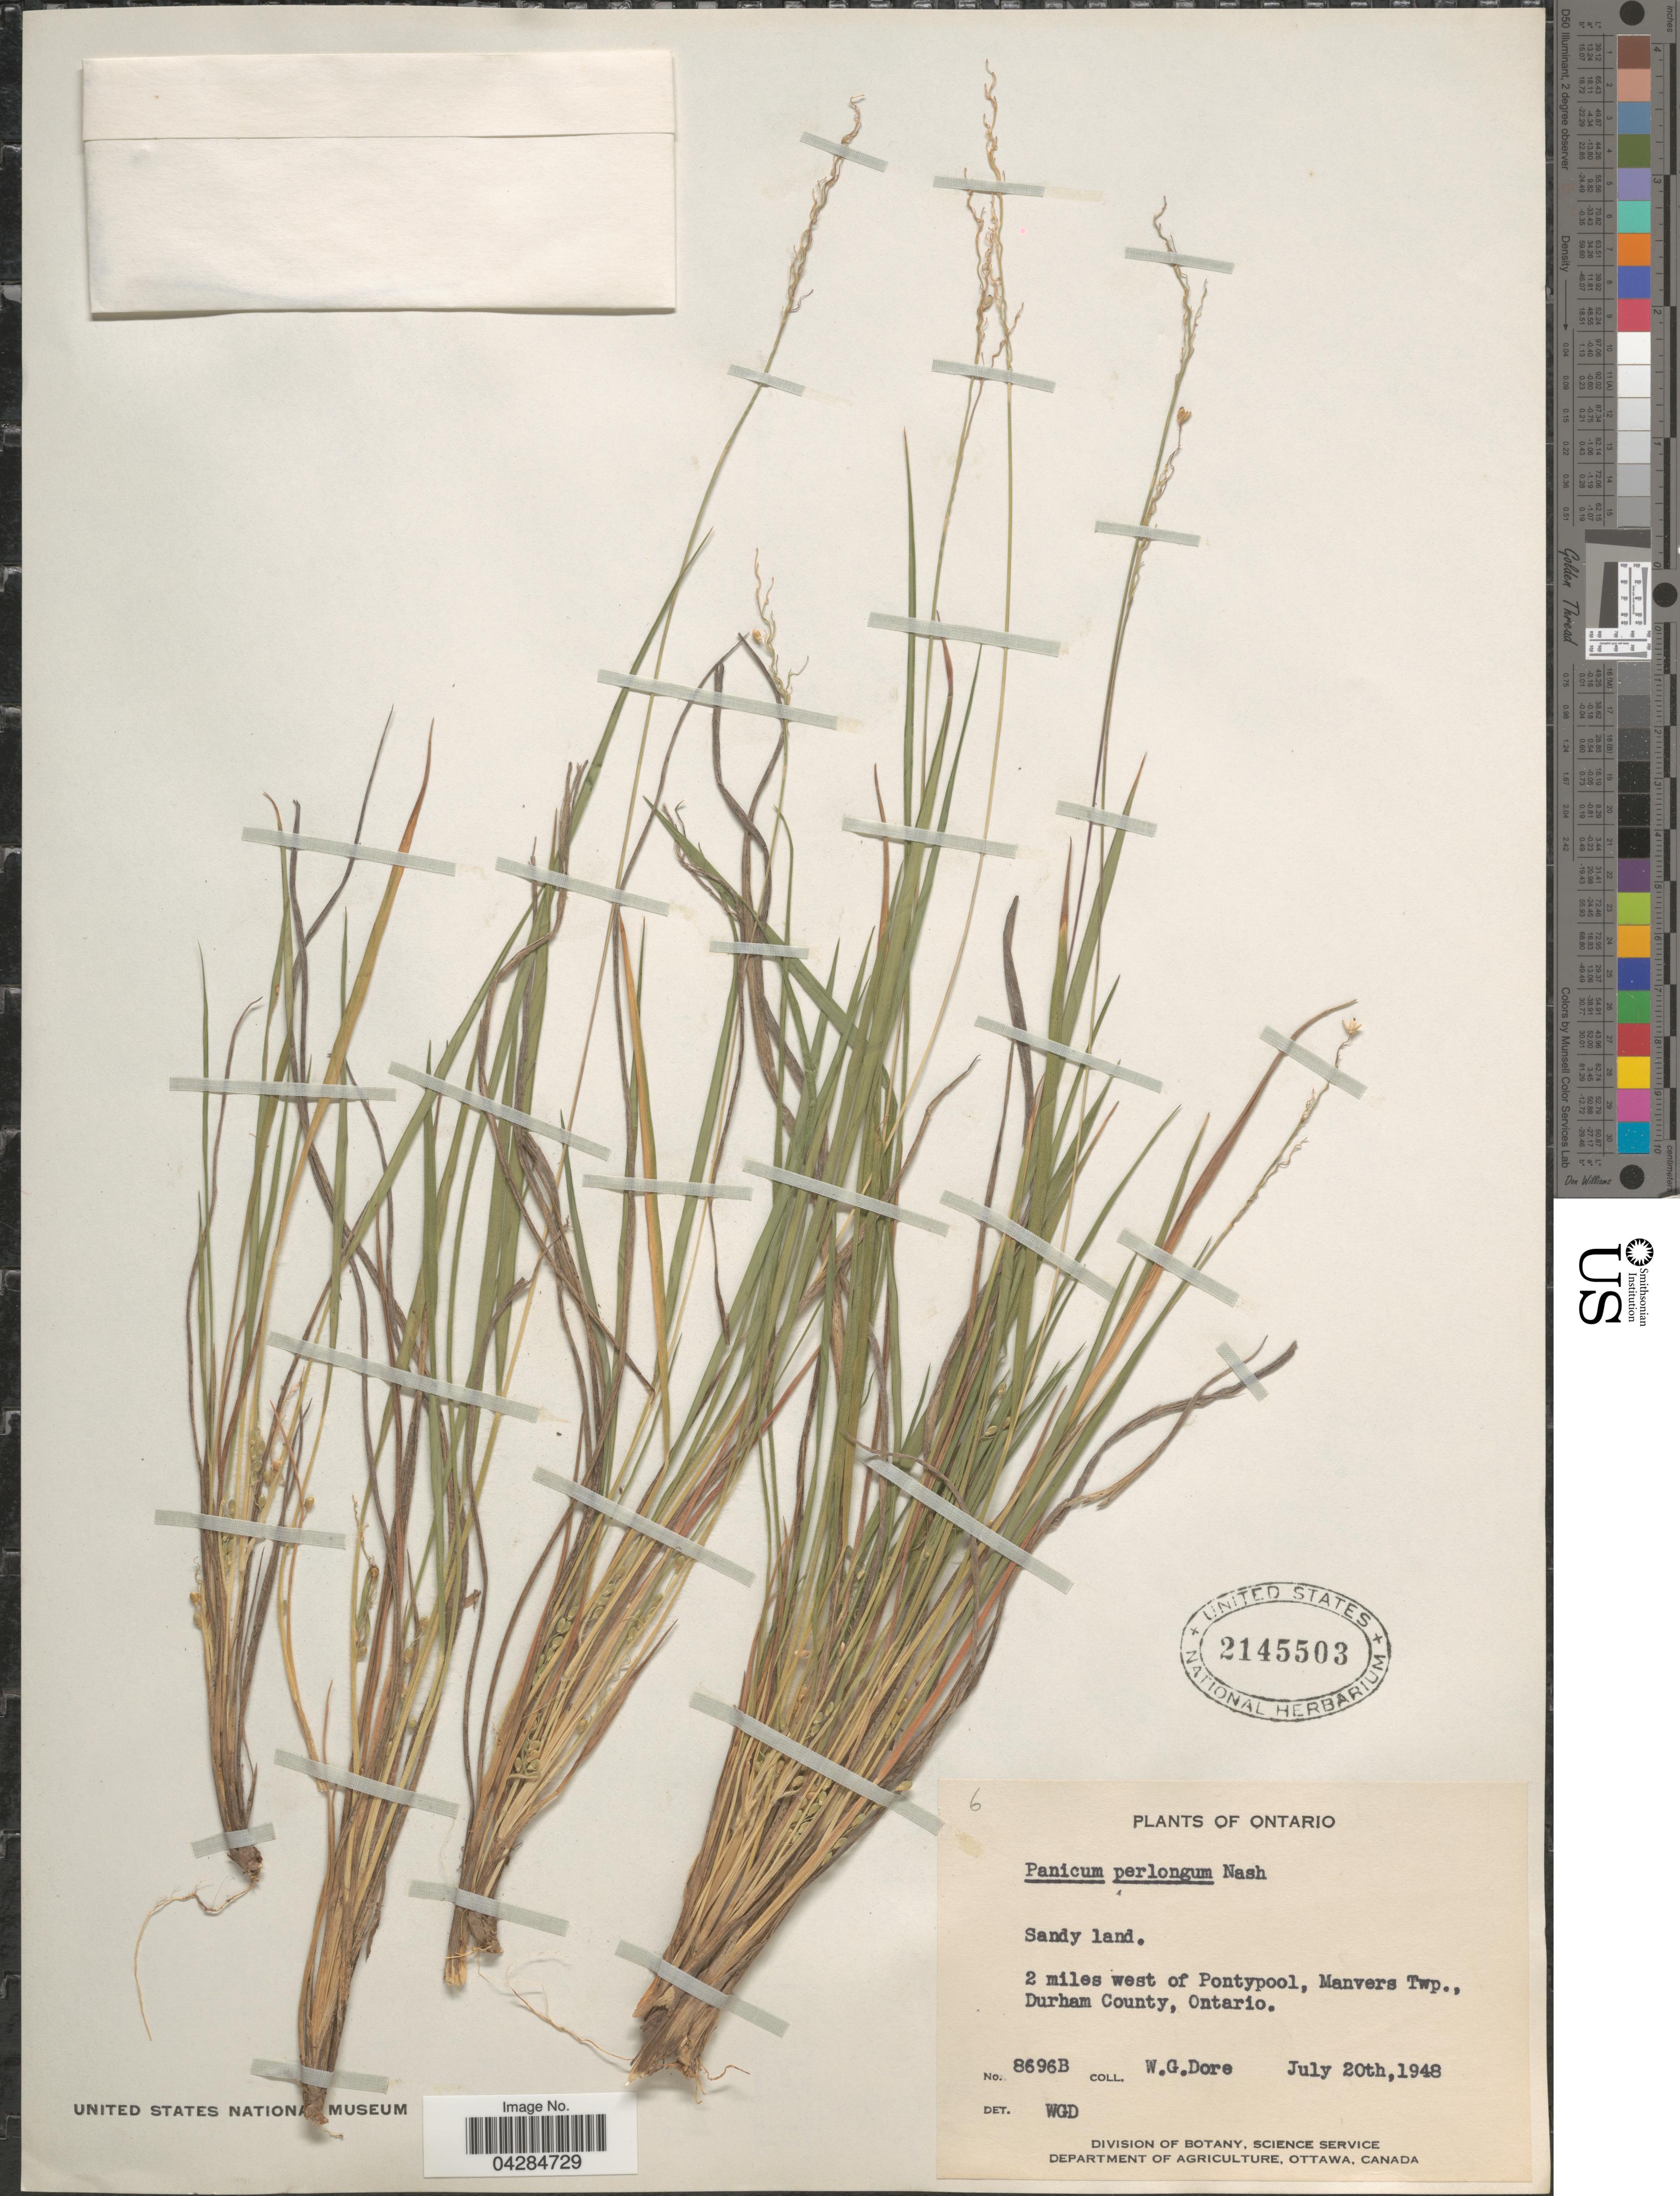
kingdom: Plantae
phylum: Tracheophyta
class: Liliopsida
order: Poales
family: Poaceae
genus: Dichanthelium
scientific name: Dichanthelium perlongum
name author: (Nash) Freckmann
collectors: W. Dore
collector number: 8696B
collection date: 1948-07-20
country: Canada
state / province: Ontario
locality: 2 miles west of Pontypool, Manvers Twp., Durham County.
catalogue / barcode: US 2145503